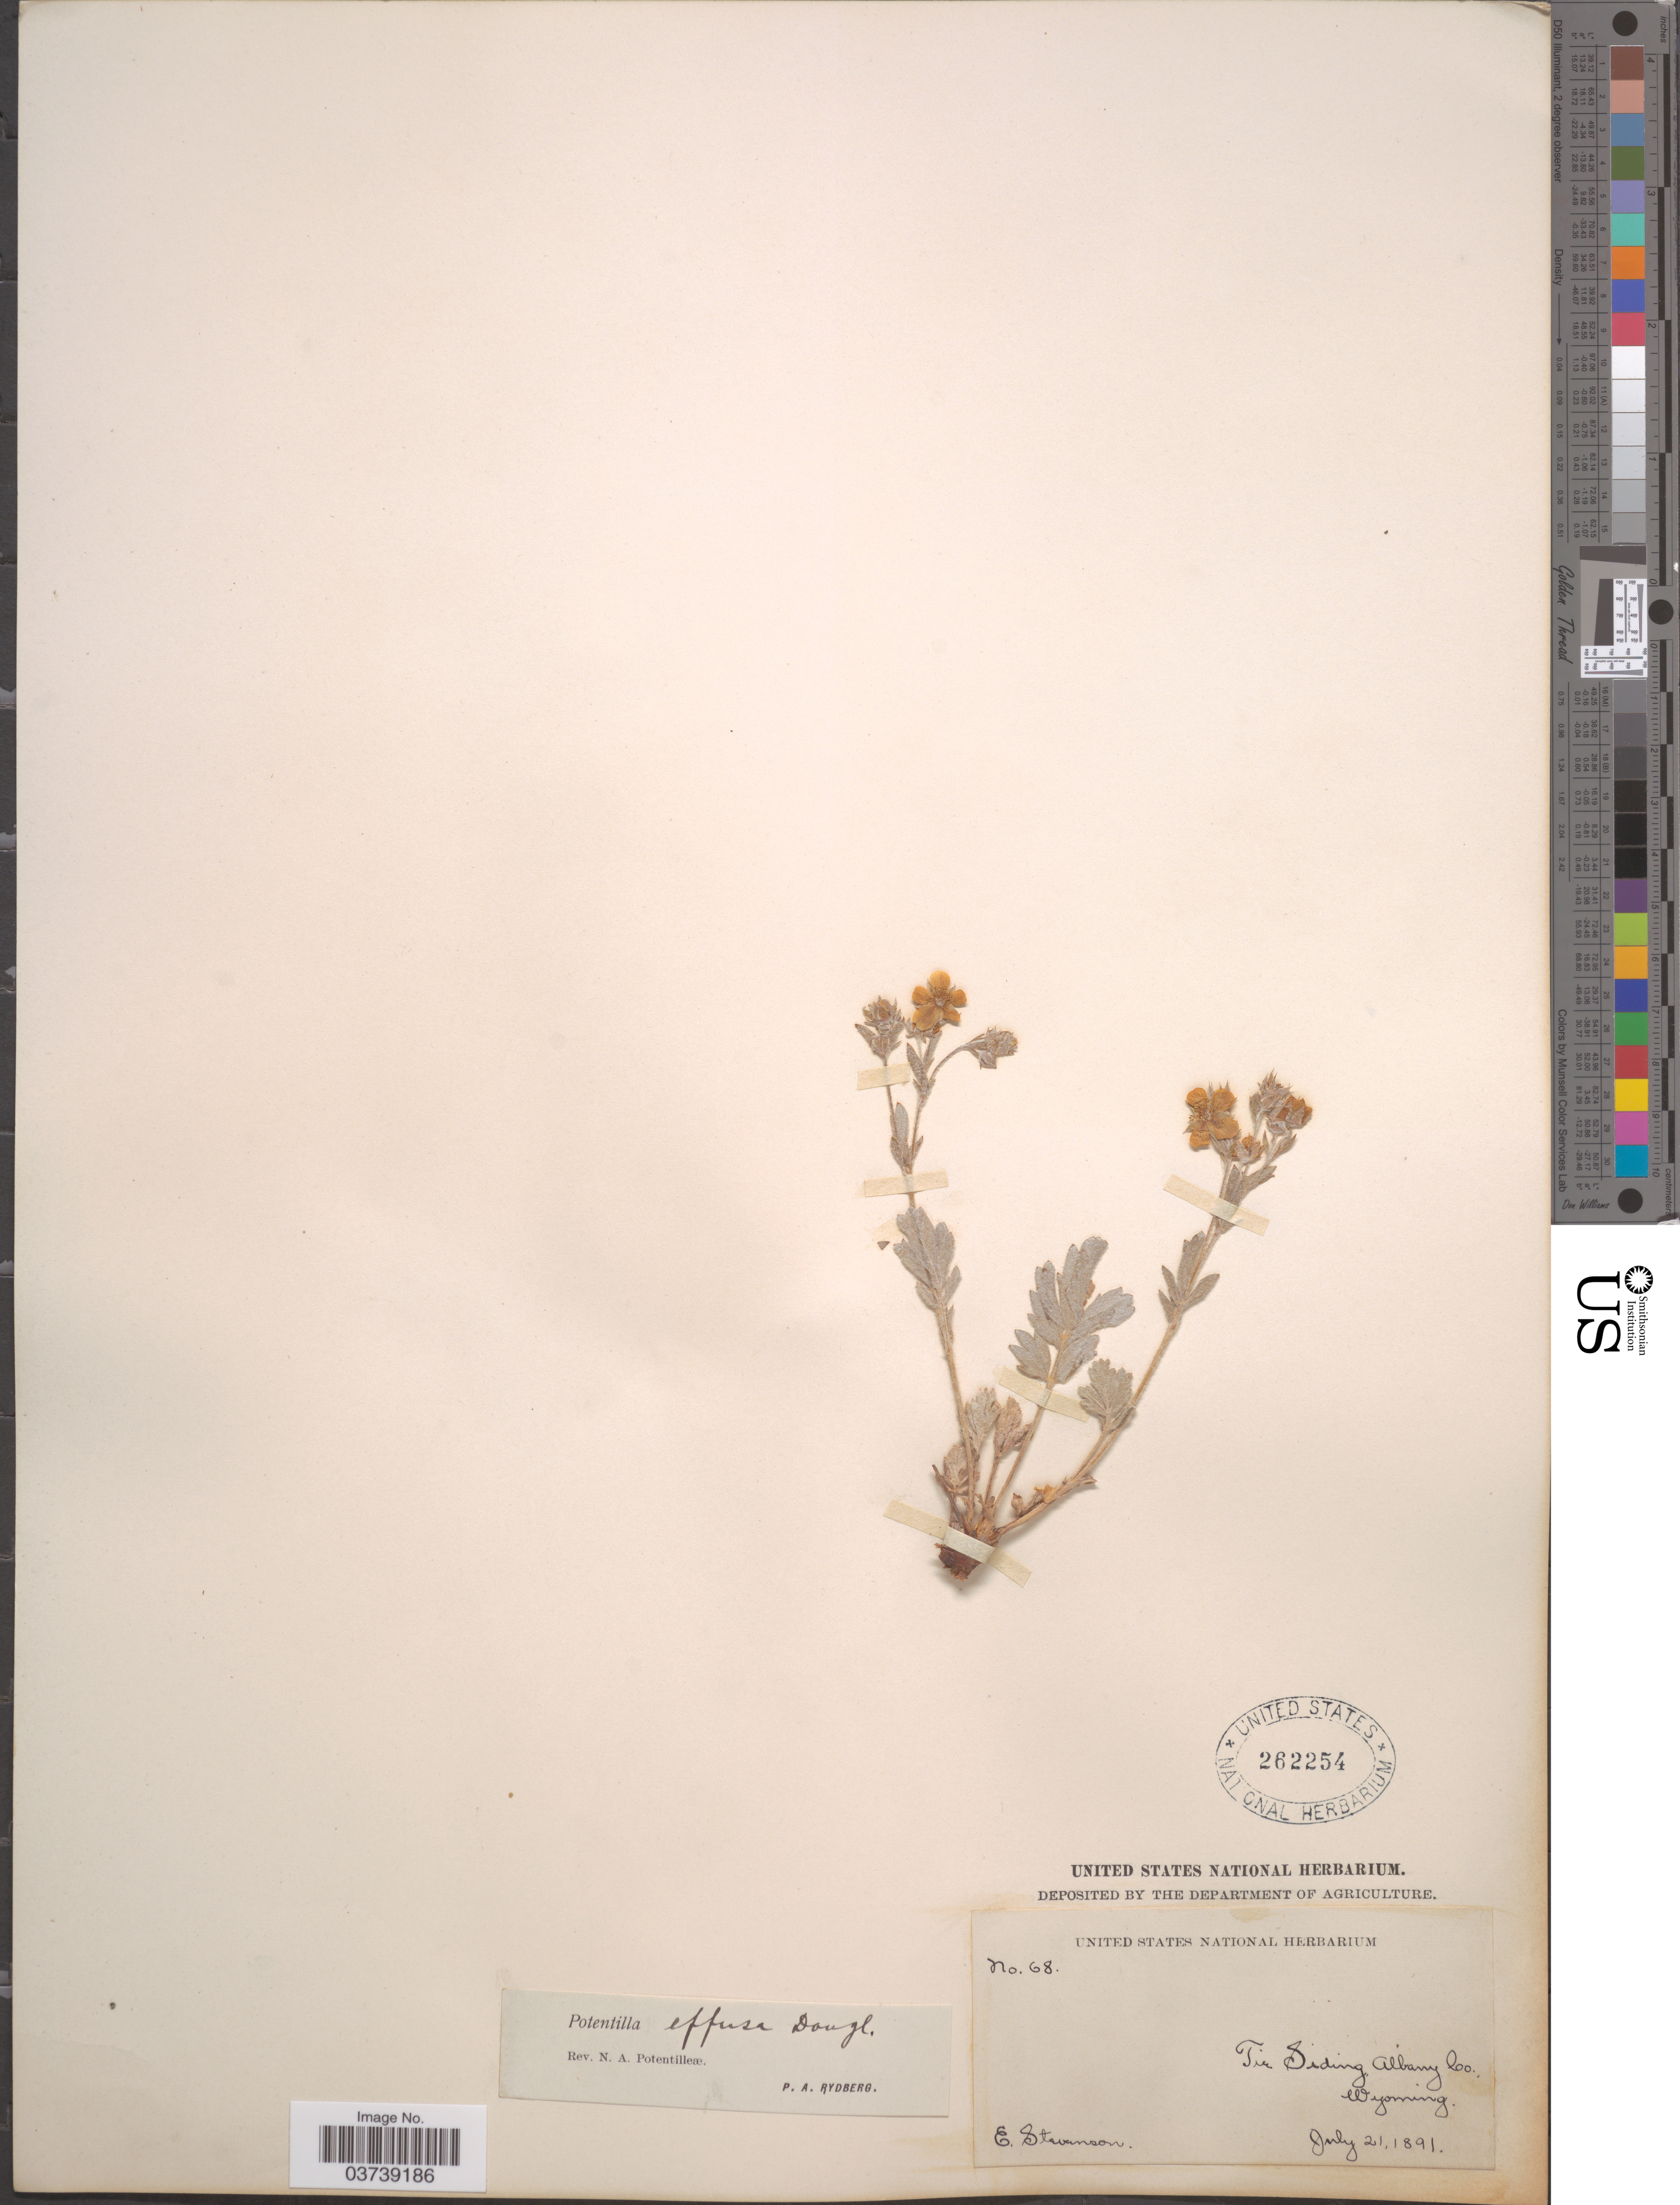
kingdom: Plantae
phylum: Tracheophyta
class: Magnoliopsida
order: Rosales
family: Rosaceae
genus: Potentilla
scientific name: Potentilla effusa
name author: Douglas ex Lehm.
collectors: E. Stevenson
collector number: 68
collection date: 1891-07-21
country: United States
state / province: Wyoming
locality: Tie Siding, Albany Co.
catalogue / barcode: US 262254